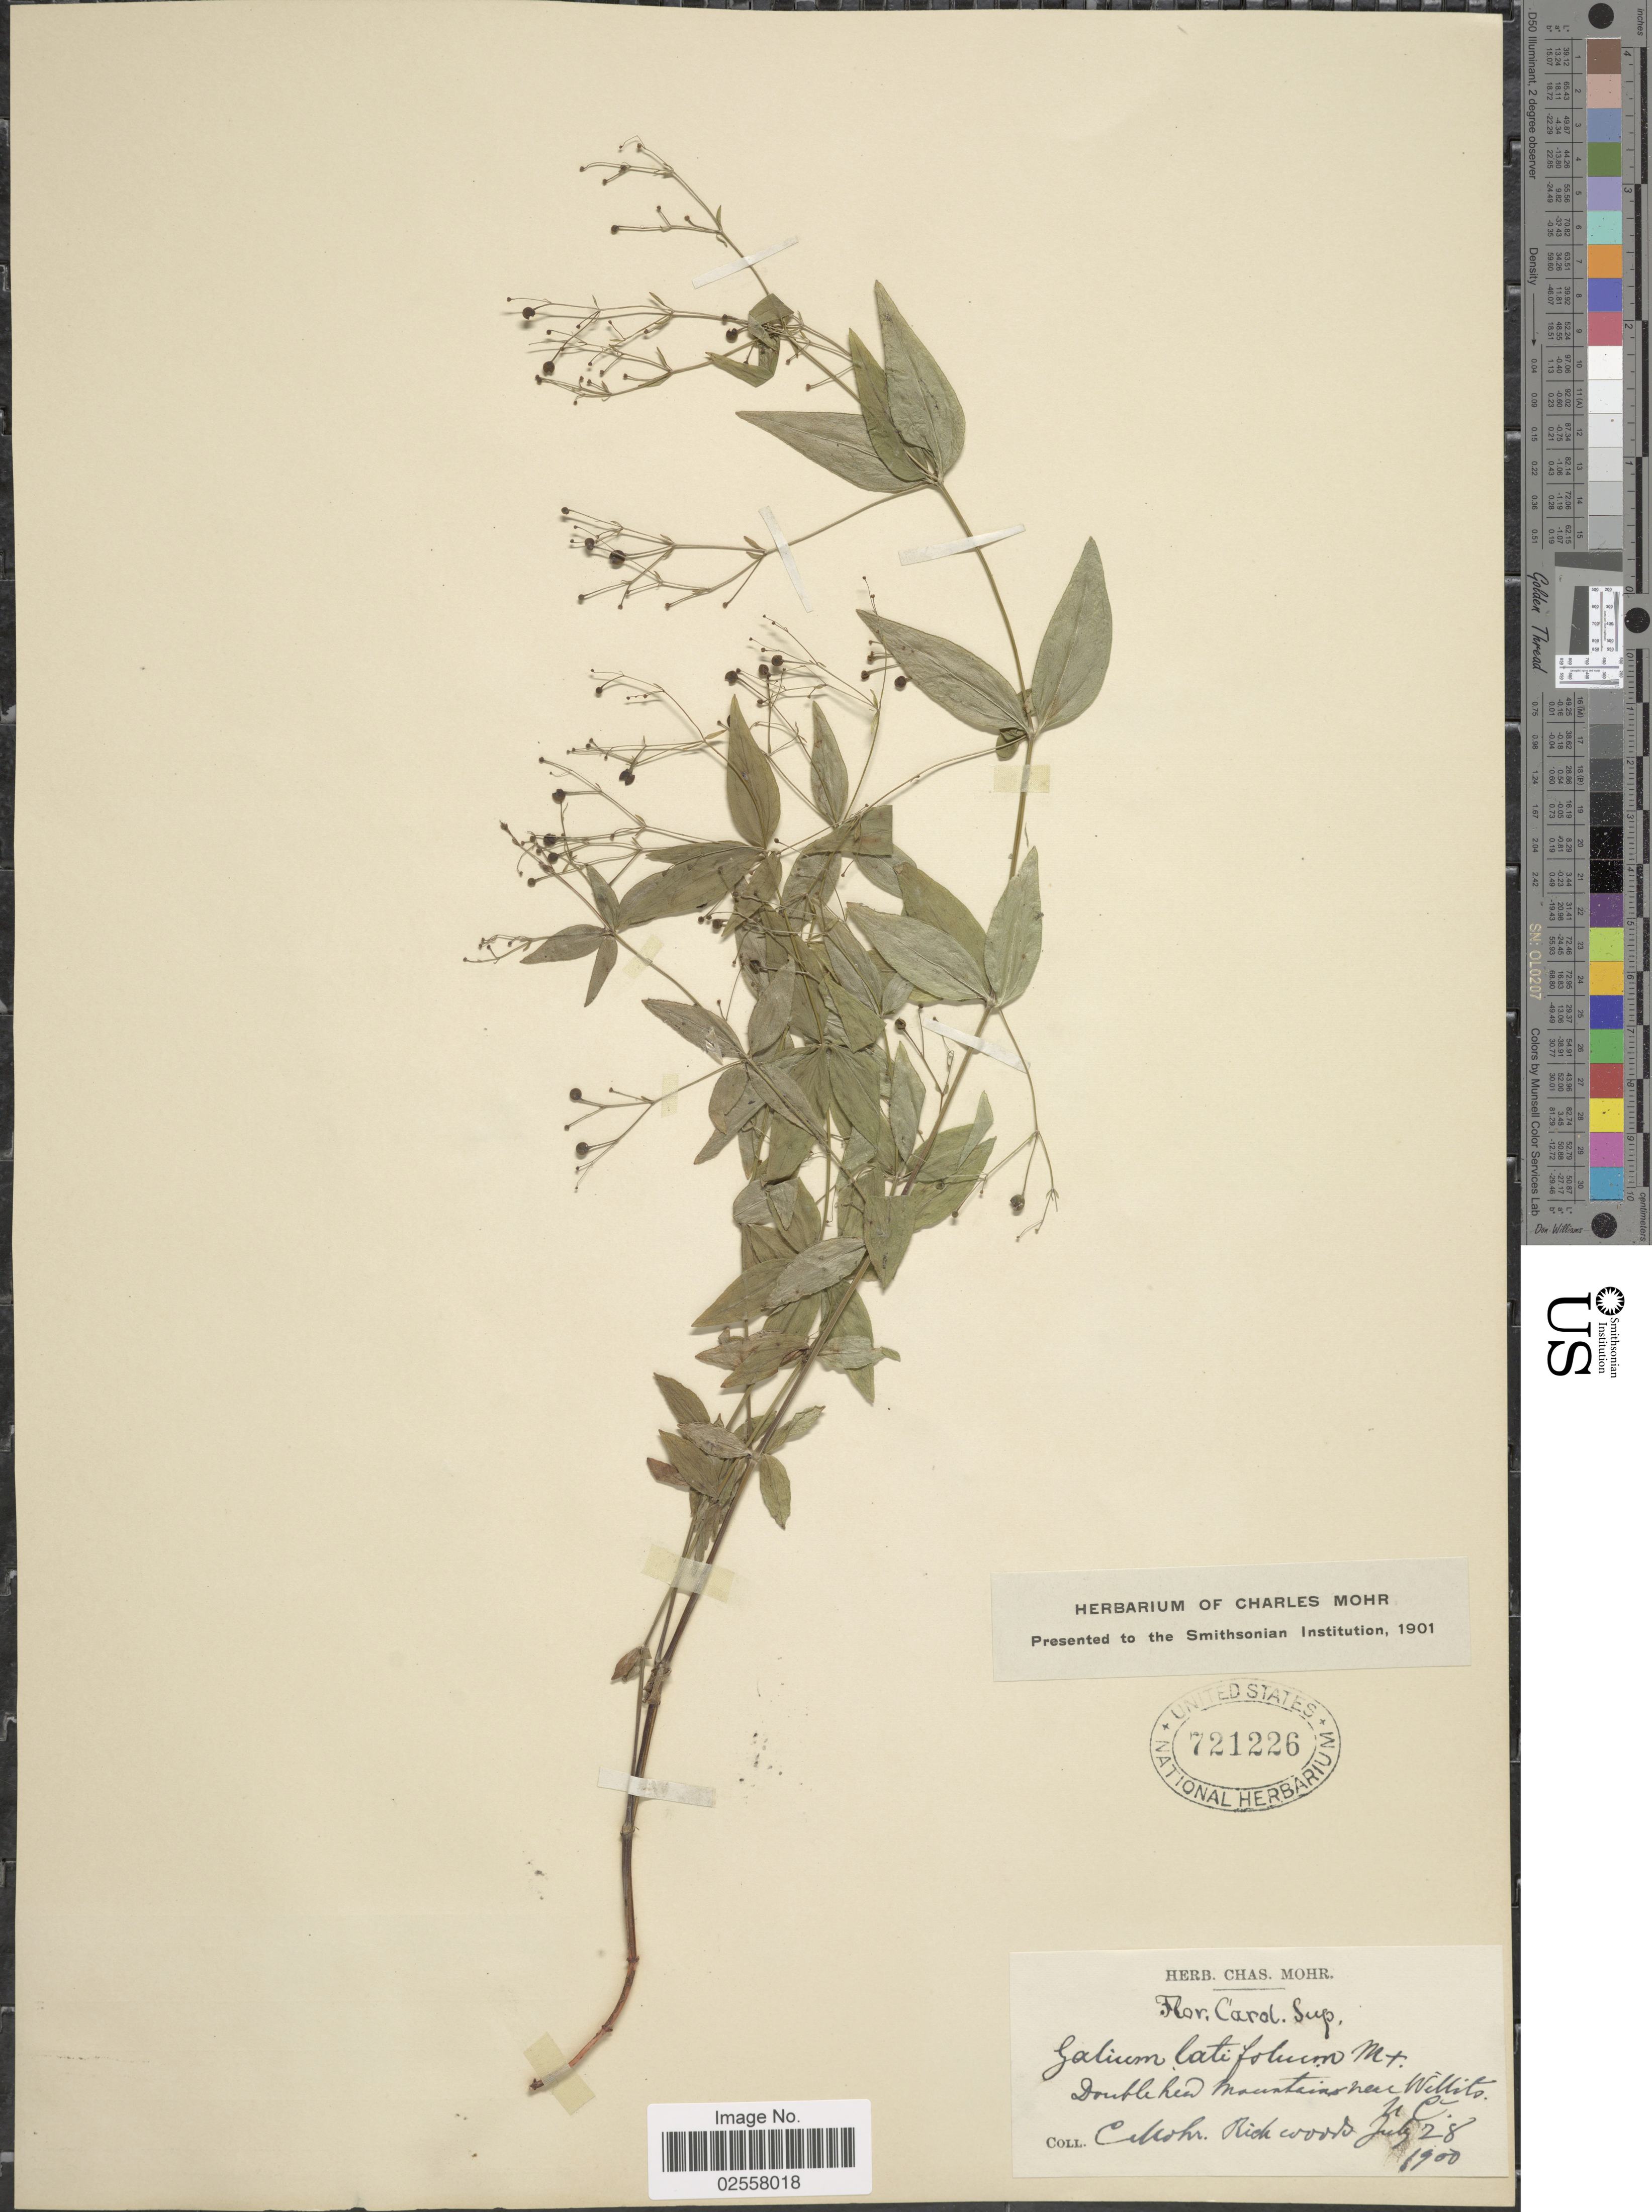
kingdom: Plantae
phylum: Tracheophyta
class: Magnoliopsida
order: Gentianales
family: Rubiaceae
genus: Galium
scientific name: Galium latifolium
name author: Michx.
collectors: C. T. Mohr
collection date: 1900-07-28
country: United States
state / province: North Carolina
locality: Doublehead Mountains near Willits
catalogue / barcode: US 721226